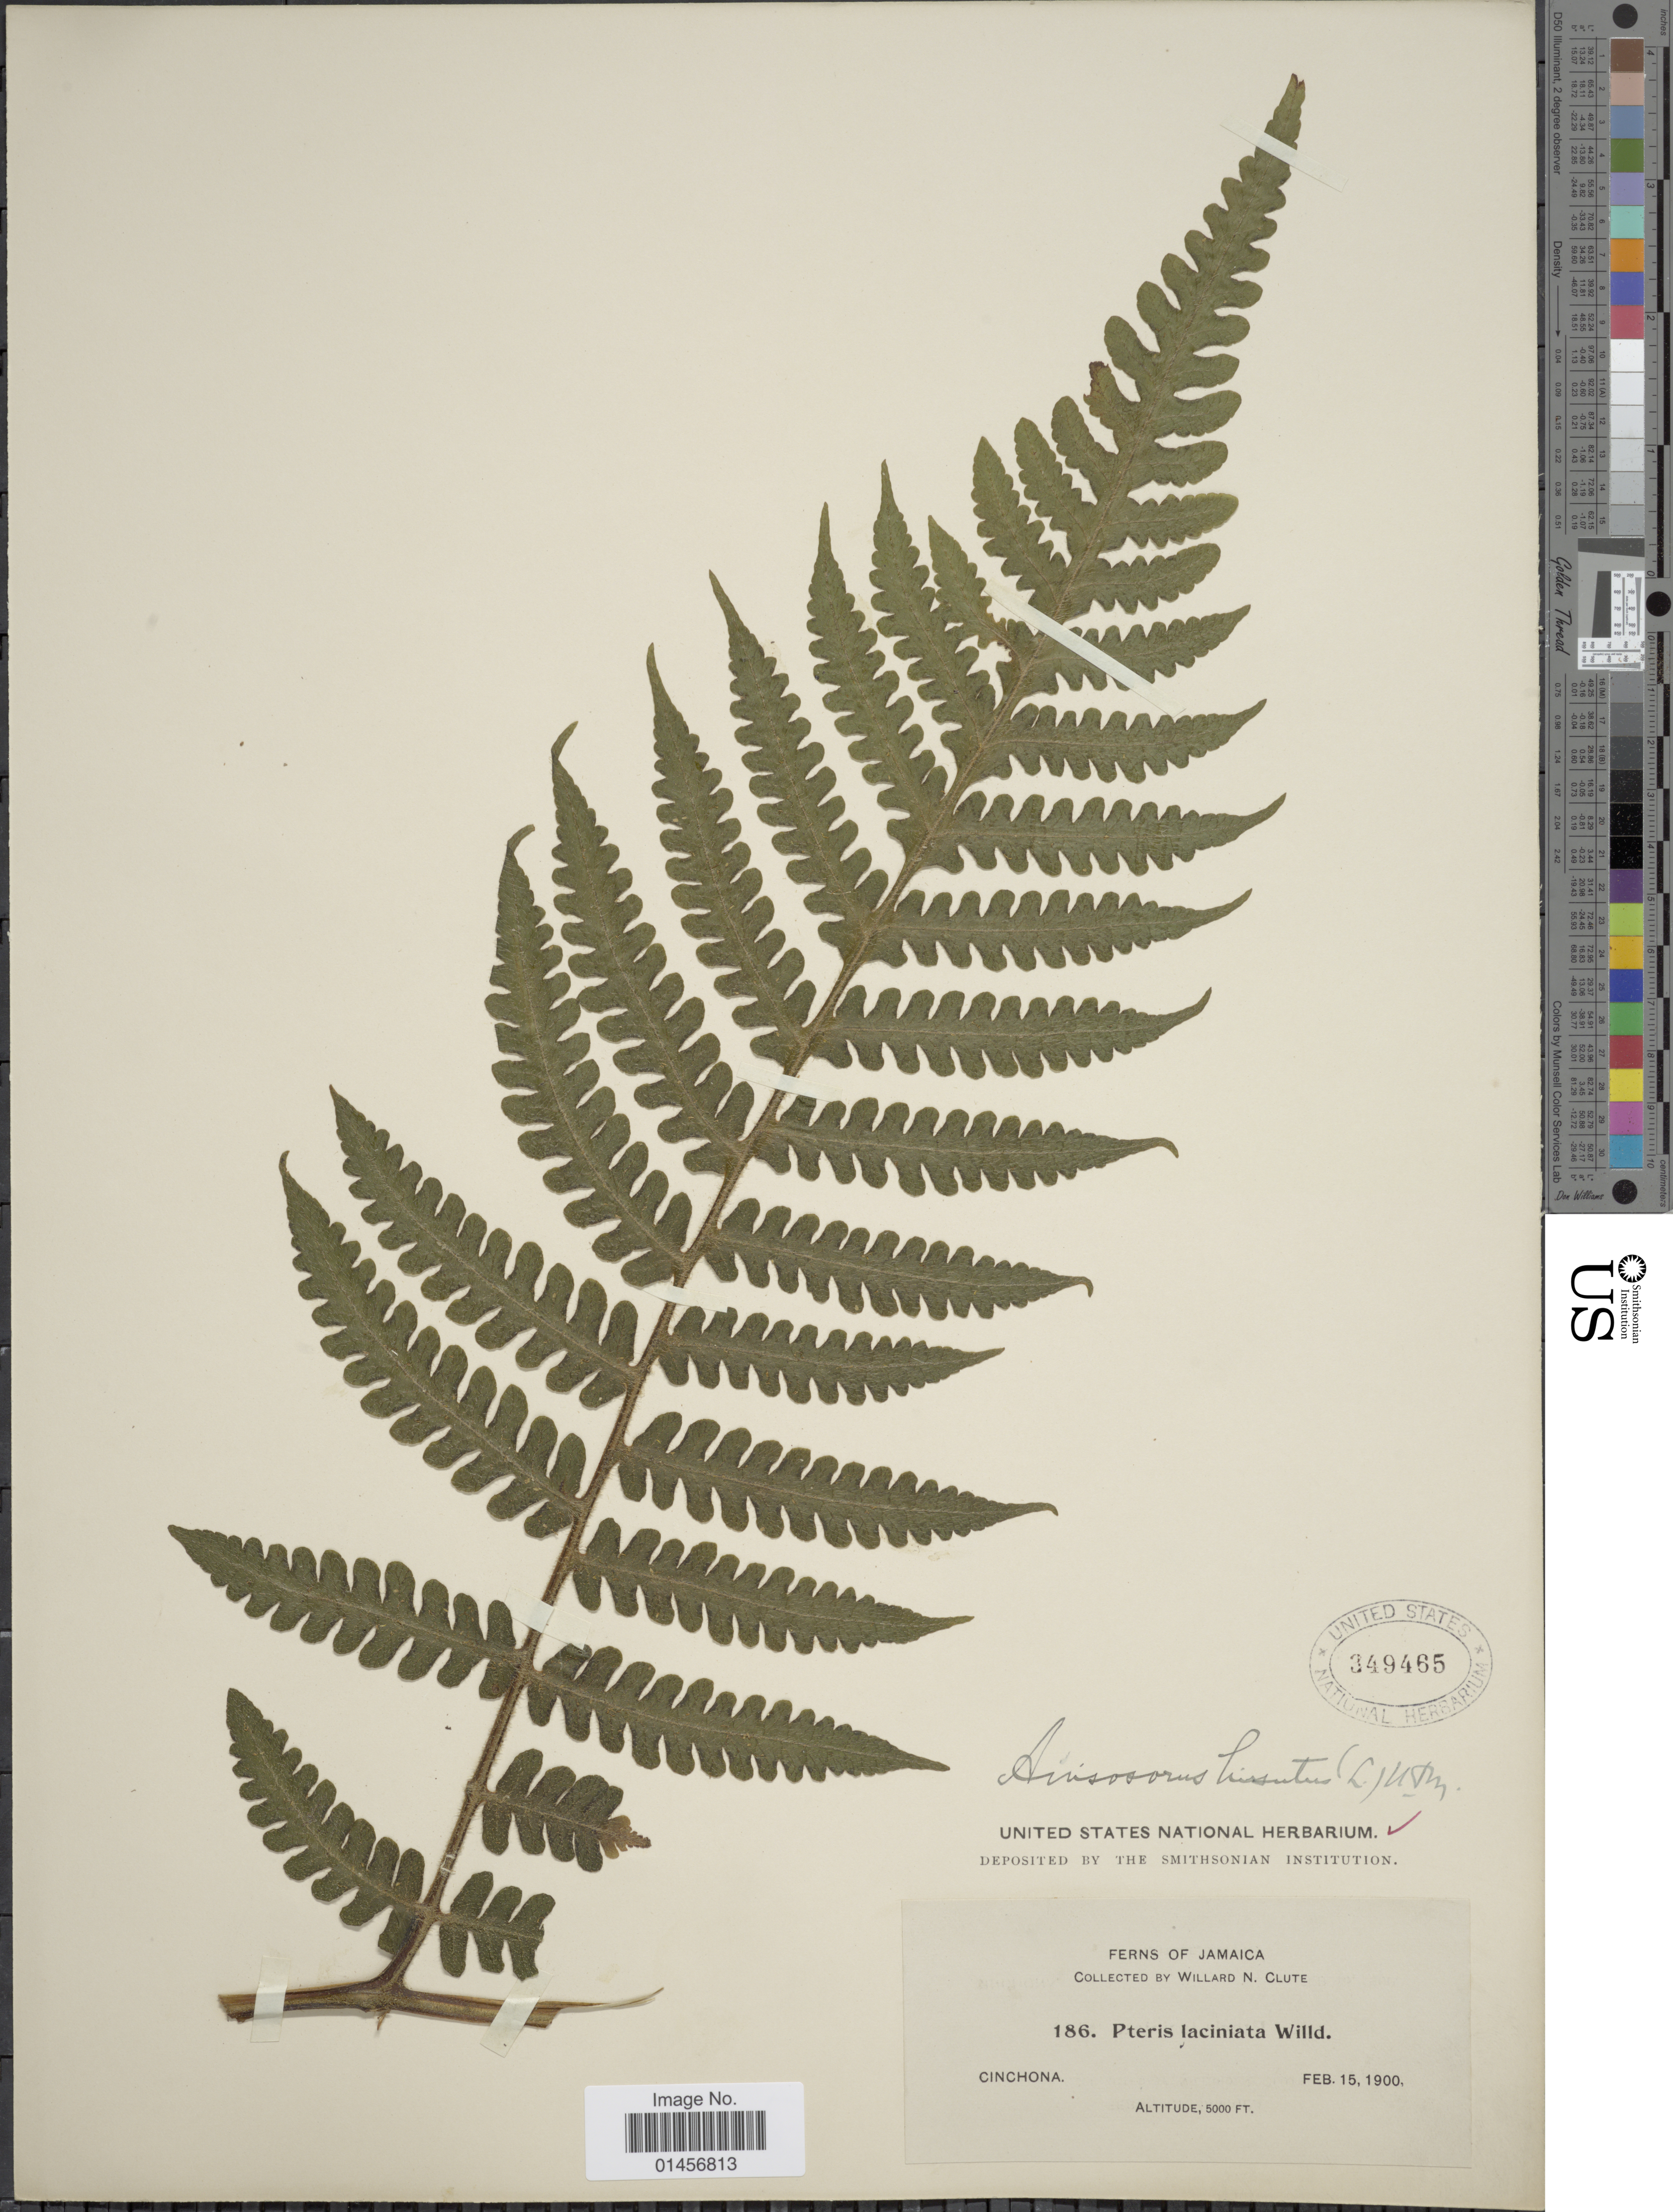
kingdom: Plantae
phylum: Tracheophyta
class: Polypodiopsida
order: Polypodiales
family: Lonchitidaceae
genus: Lonchitis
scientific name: Lonchitis hirsuta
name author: L.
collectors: W. N. Clute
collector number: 186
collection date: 1900-02-15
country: Jamaica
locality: Jamaica, Cinchona.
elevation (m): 1524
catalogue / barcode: US 349465